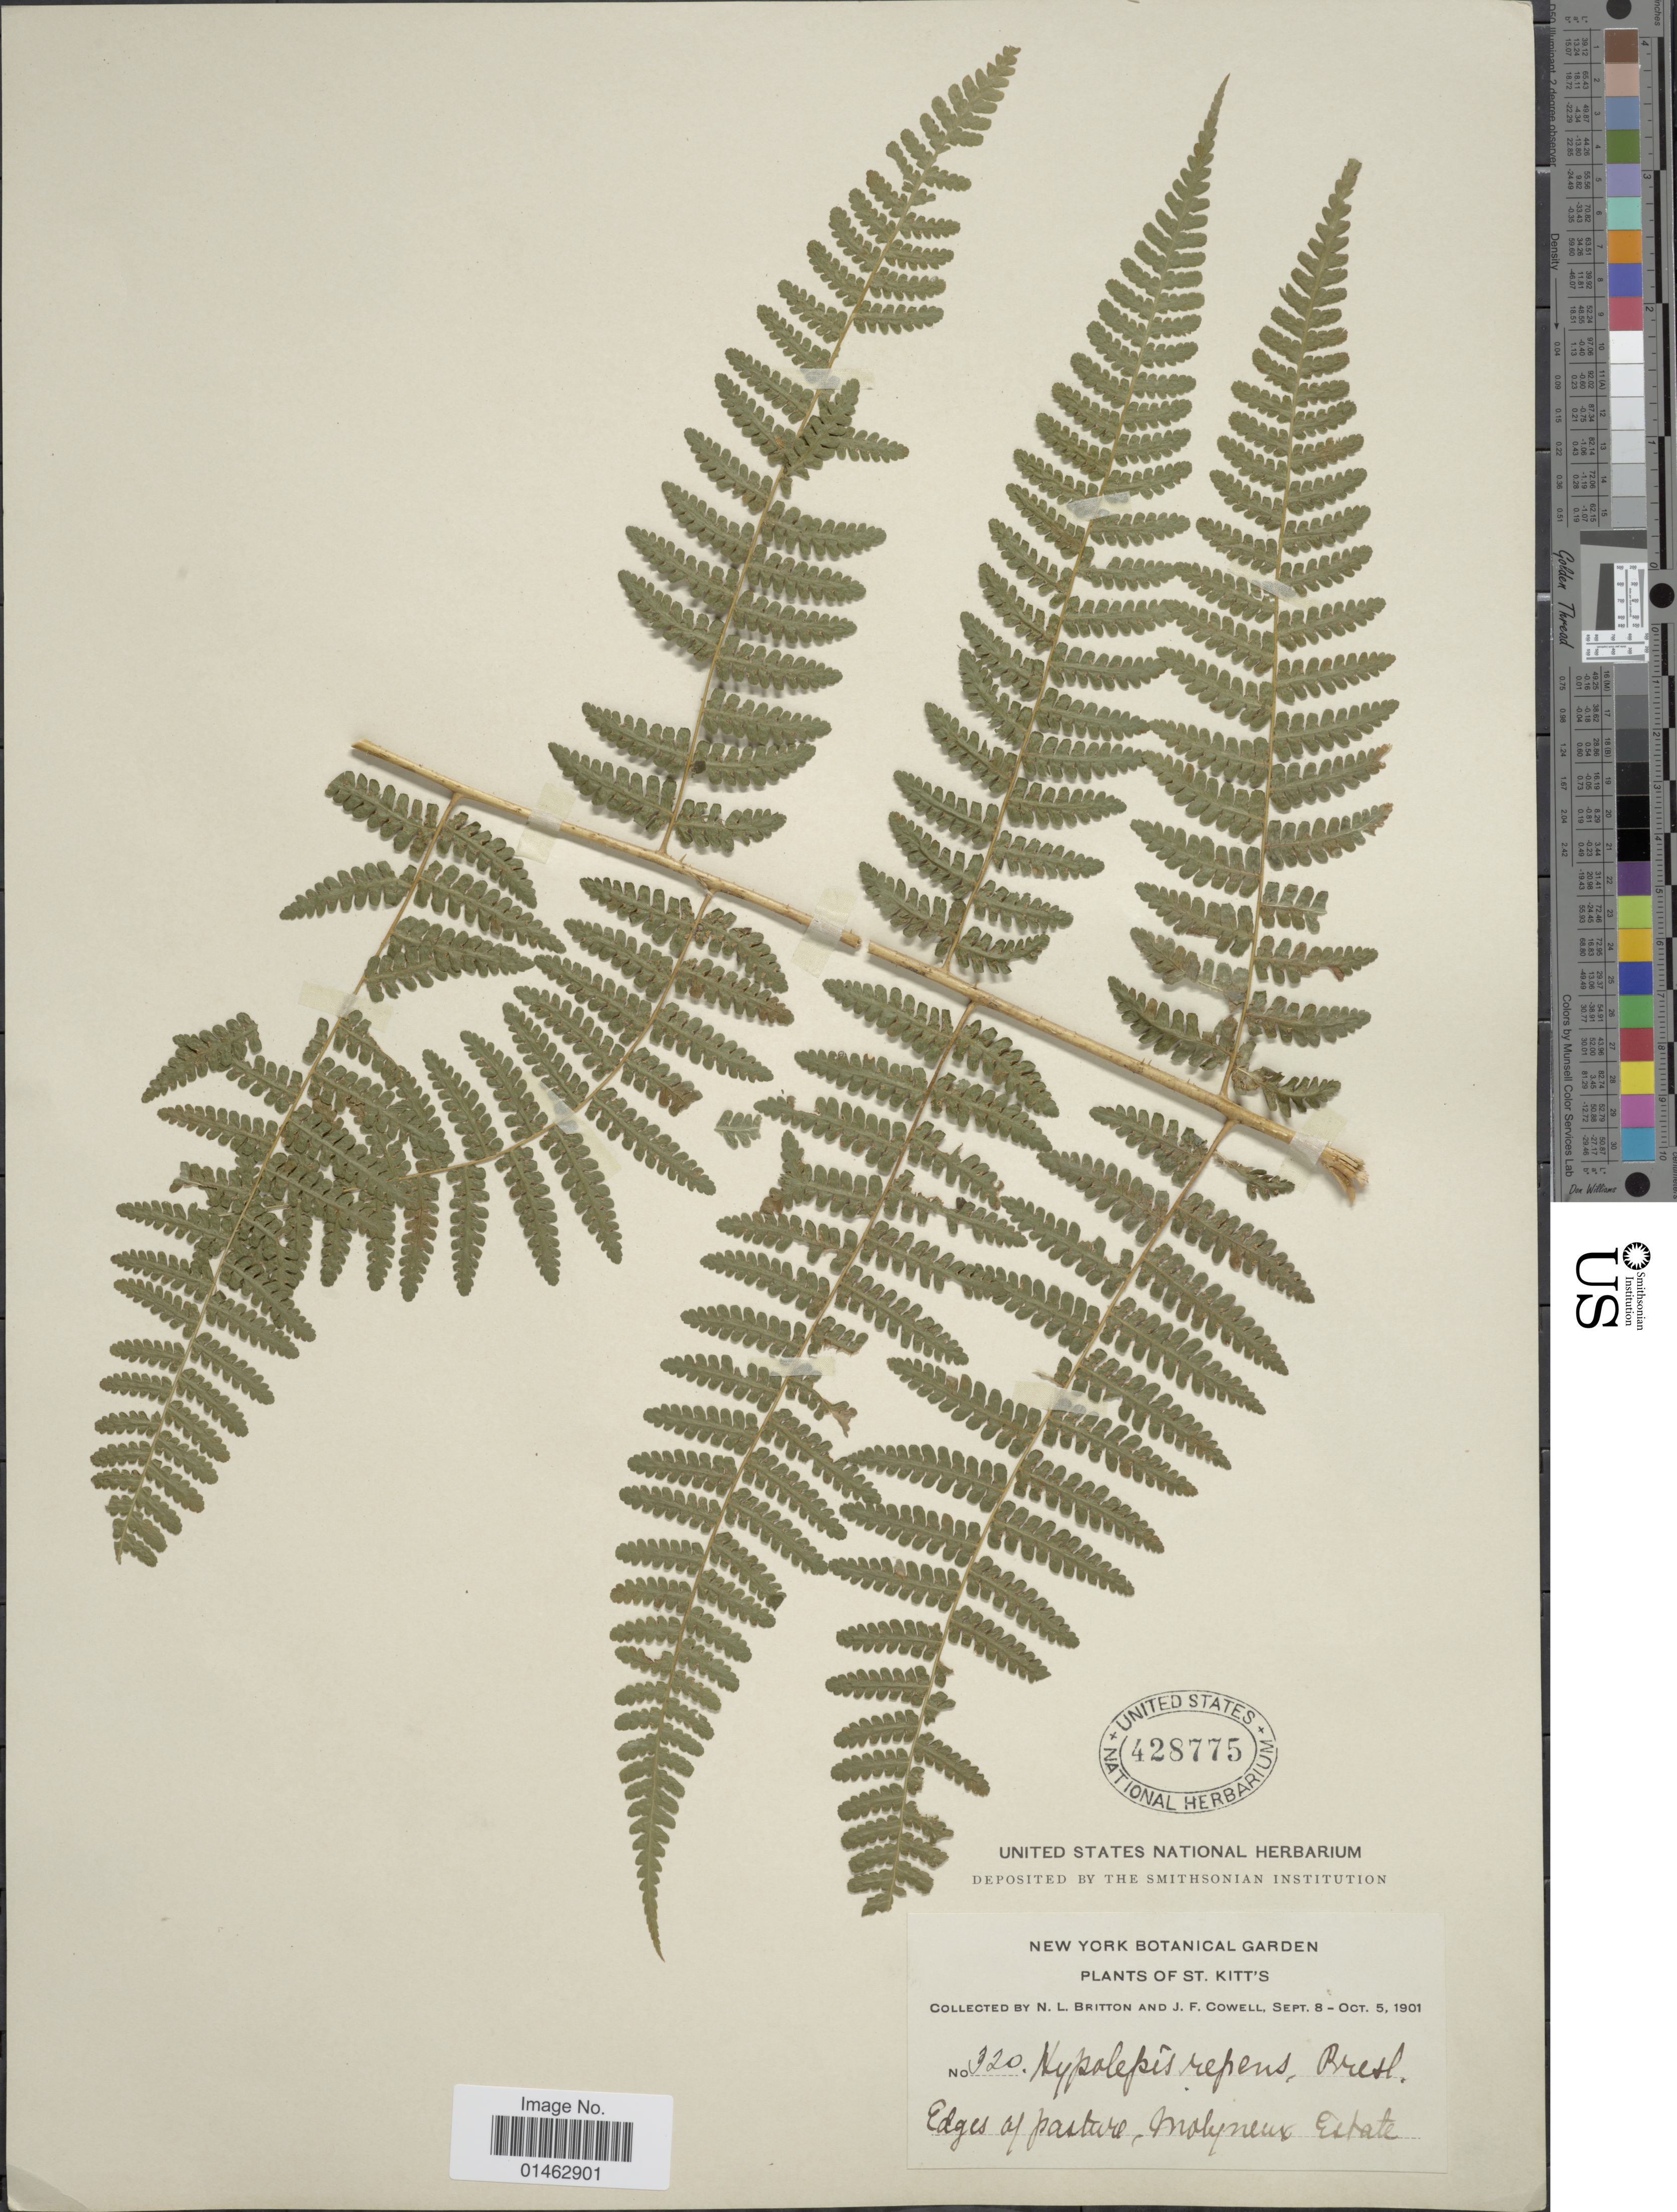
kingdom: Plantae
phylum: Tracheophyta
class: Polypodiopsida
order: Polypodiales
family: Dennstaedtiaceae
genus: Hypolepis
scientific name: Hypolepis repens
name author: (L.) C. Presl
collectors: N. Britton & J. F. Cowell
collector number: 320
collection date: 1901-09-08/1901-10-05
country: St. Christopher-Nevis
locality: St. Kitts, Edge of pasture, Molyneux Estate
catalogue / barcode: US 428775